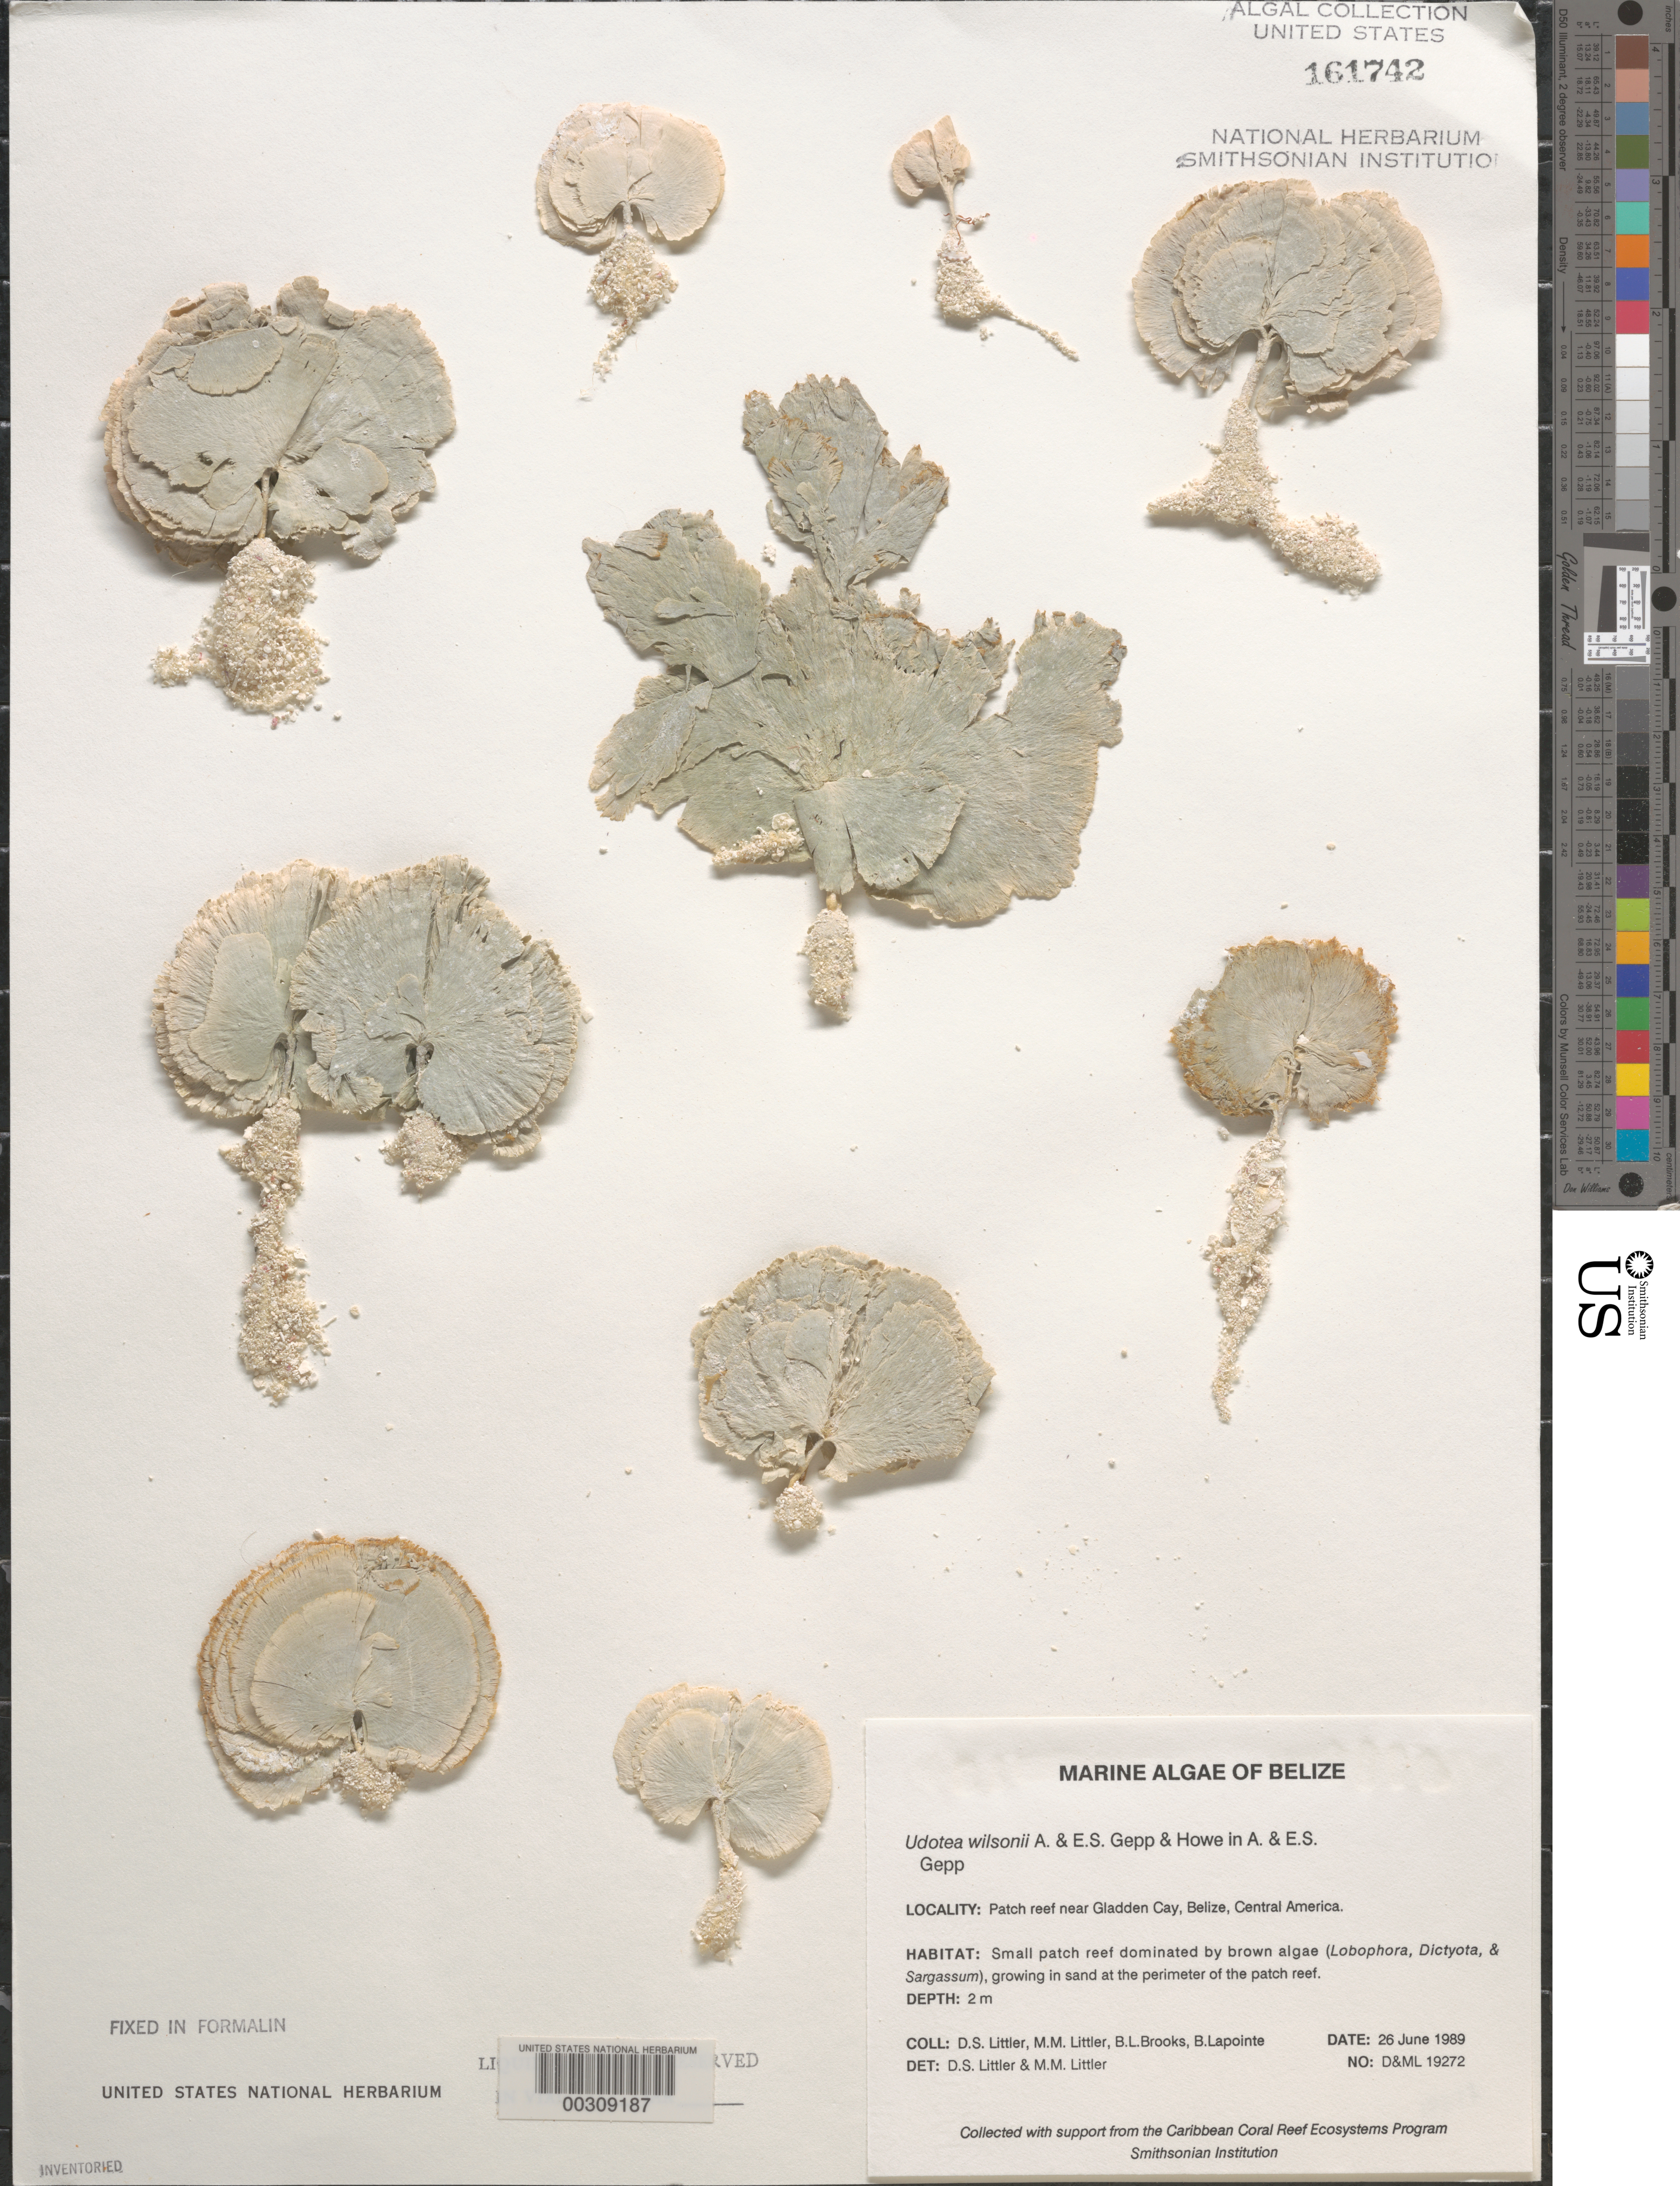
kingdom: Plantae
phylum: Chlorophyta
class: Ulvophyceae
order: Bryopsidales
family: Udoteaceae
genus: Udotea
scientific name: Udotea wilsonii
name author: A. Gepp et al. in A. Gepp & E. Gepp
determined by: Littler, D. S.; Littler, M. M.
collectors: D. S. Littler, M. M. Littler, B. Brooks & B. Lapointe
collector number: D&ML 19272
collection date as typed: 26 Jun 1989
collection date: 1989-06-26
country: Belize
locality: Near Gladden Cay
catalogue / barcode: US 161742